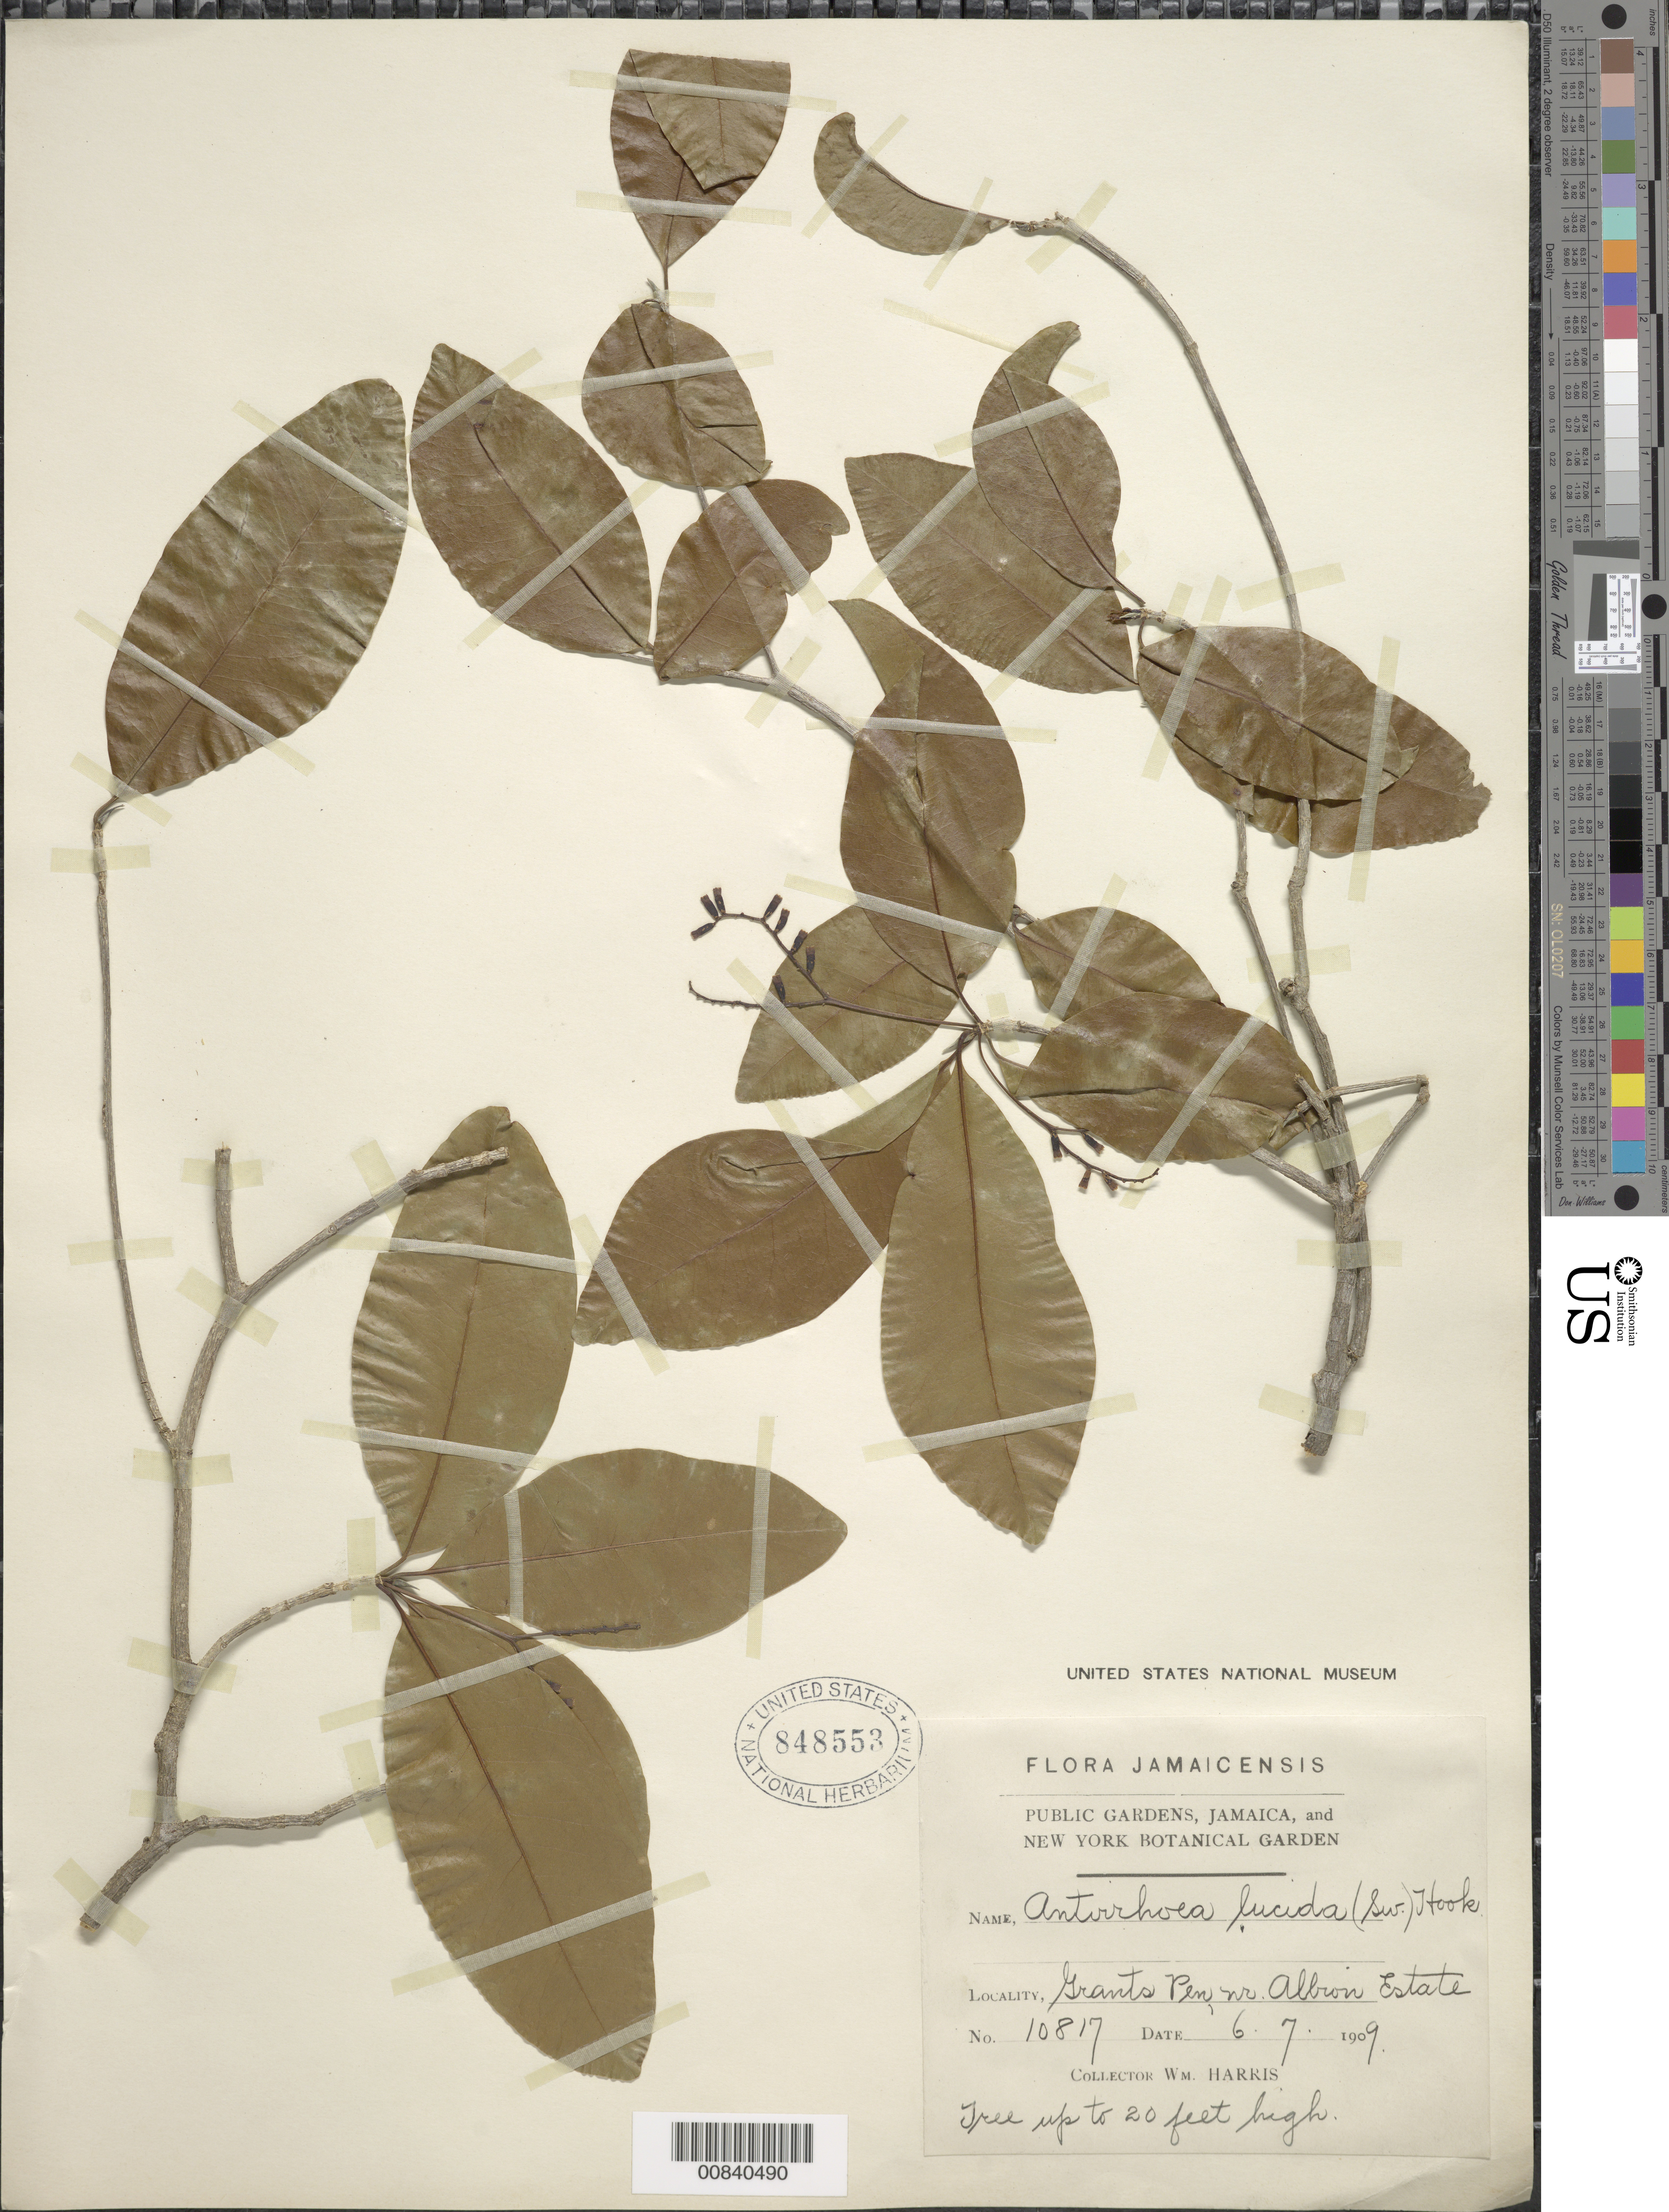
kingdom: Plantae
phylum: Tracheophyta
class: Magnoliopsida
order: Gentianales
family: Rubiaceae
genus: Stenostomum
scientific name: Stenostomum lucidum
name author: (Sw.) C.F. Gaertn.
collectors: W. H. Harris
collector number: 10817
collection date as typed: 07 Jun 1909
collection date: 1909-06-07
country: Jamaica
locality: Grants Pen, near Albion Estate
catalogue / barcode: US 848553